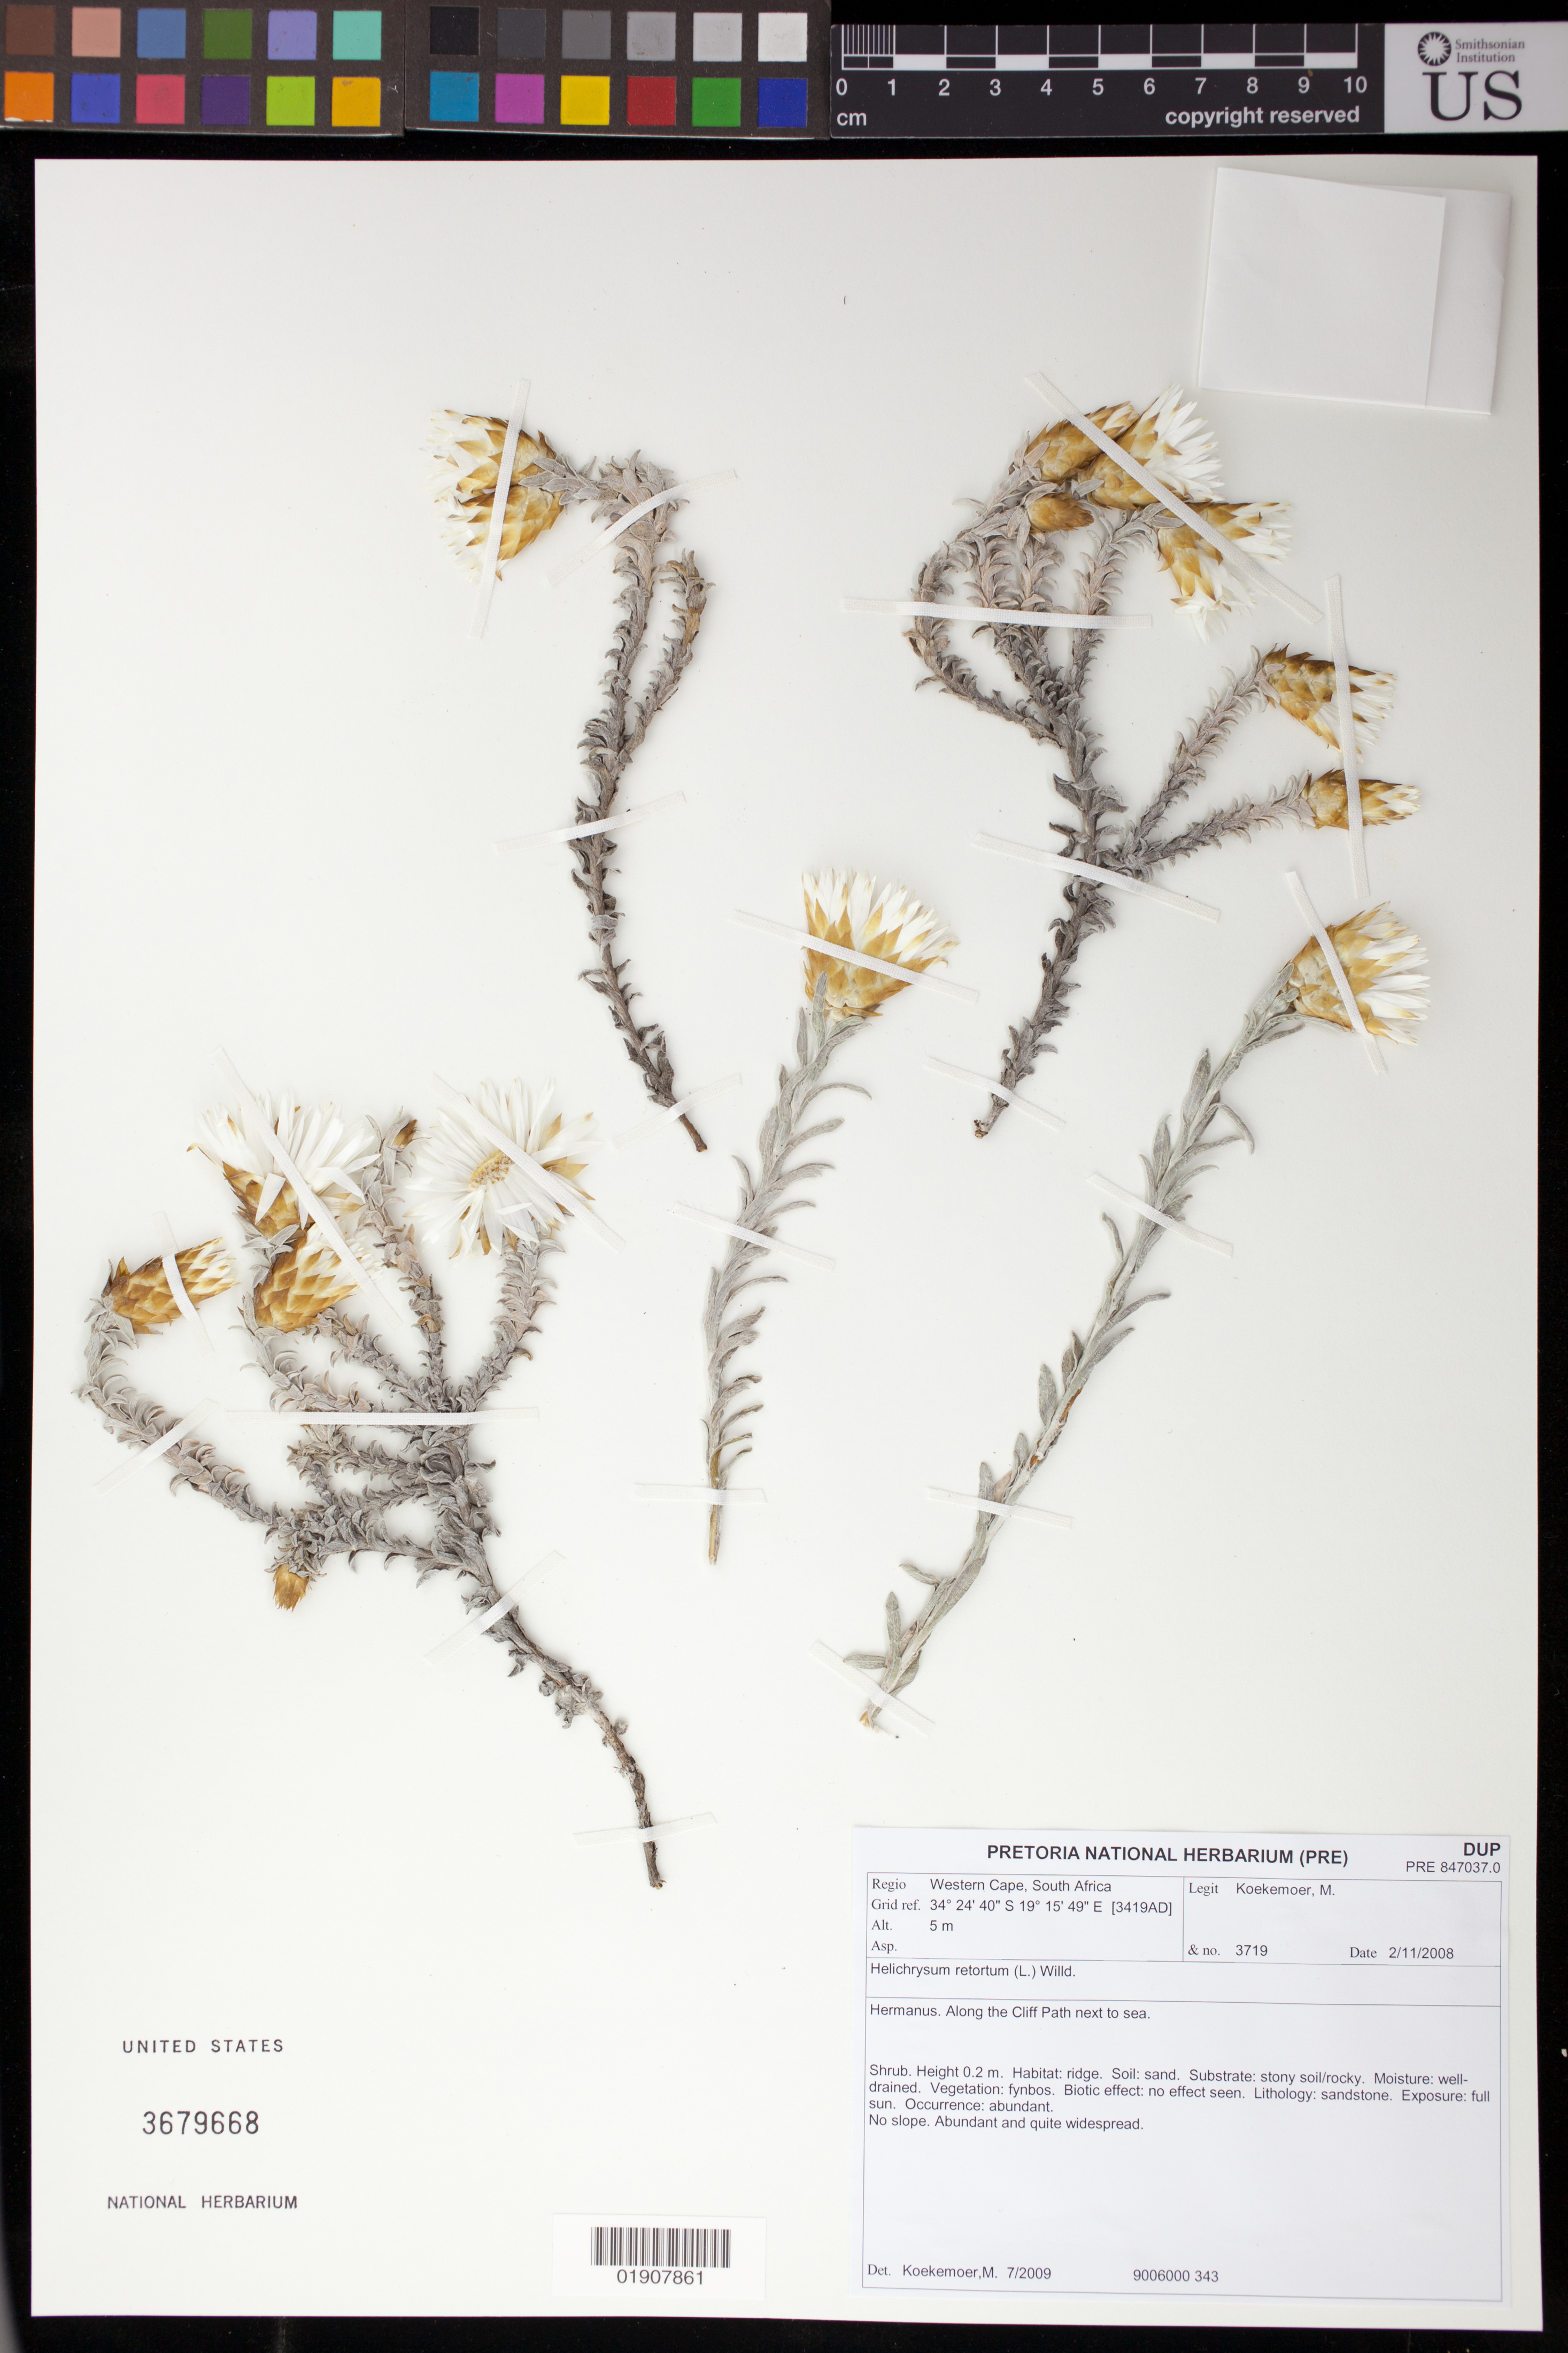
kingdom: Plantae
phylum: Tracheophyta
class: Magnoliopsida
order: Asterales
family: Asteraceae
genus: Helichrysum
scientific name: Helichrysum retortum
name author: (L.) Willd.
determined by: Koekemoer, M.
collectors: M. Koekemoer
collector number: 3719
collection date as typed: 2/11/2008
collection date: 2008-11-02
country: South Africa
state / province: Western Cape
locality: Hermanus. Along the Cliff Path next to sea.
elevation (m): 5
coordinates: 34 24 40 S, 19 15 49 E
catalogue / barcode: US 3679668